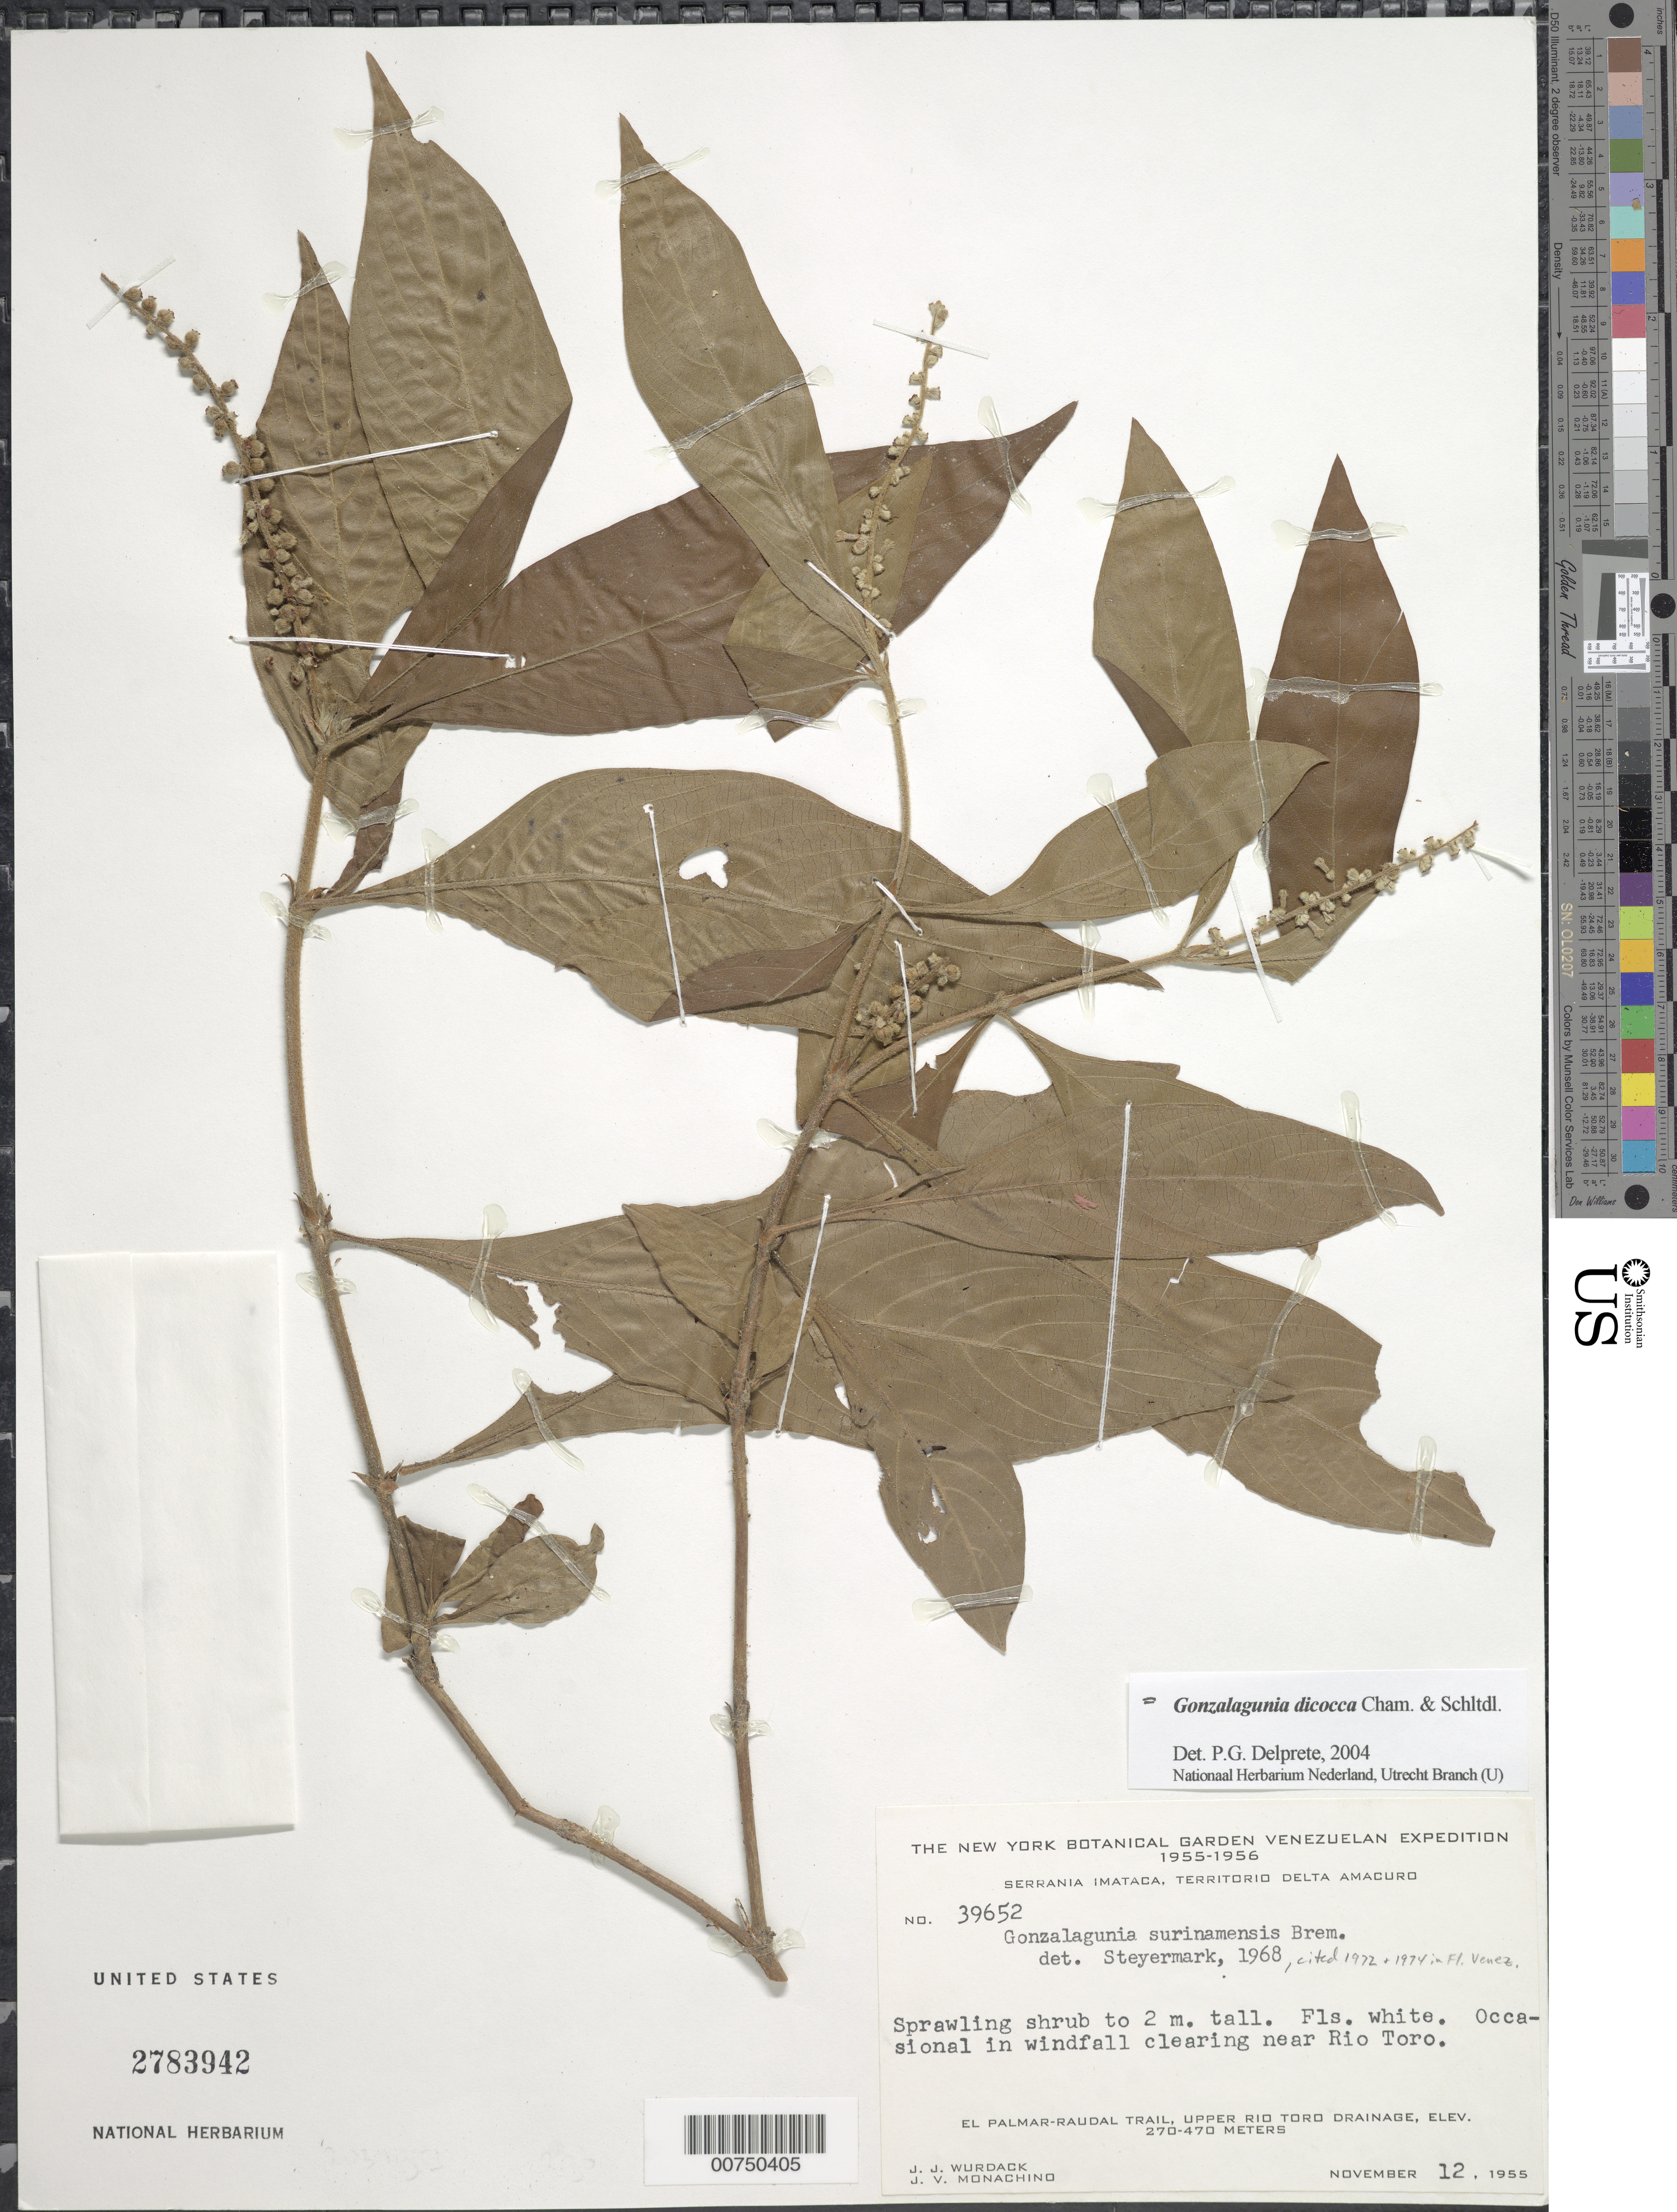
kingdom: Plantae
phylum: Tracheophyta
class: Magnoliopsida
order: Gentianales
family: Rubiaceae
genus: Gonzalagunia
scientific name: Gonzalagunia surinamensis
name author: Bremek.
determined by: Steyermark, Julian A., (VEN)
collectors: J. J. Wurdack & J. V. Monachino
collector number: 39652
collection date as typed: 12-Nov-55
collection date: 1955-11-12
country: Venezuela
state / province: Delta Amacuro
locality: Serrania Imataca, El Palmar-Raudal Trail, upper Río Toro drainage; 10 km S of Cerro Muerto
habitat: Windfall clearing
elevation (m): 270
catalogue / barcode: US 2783942